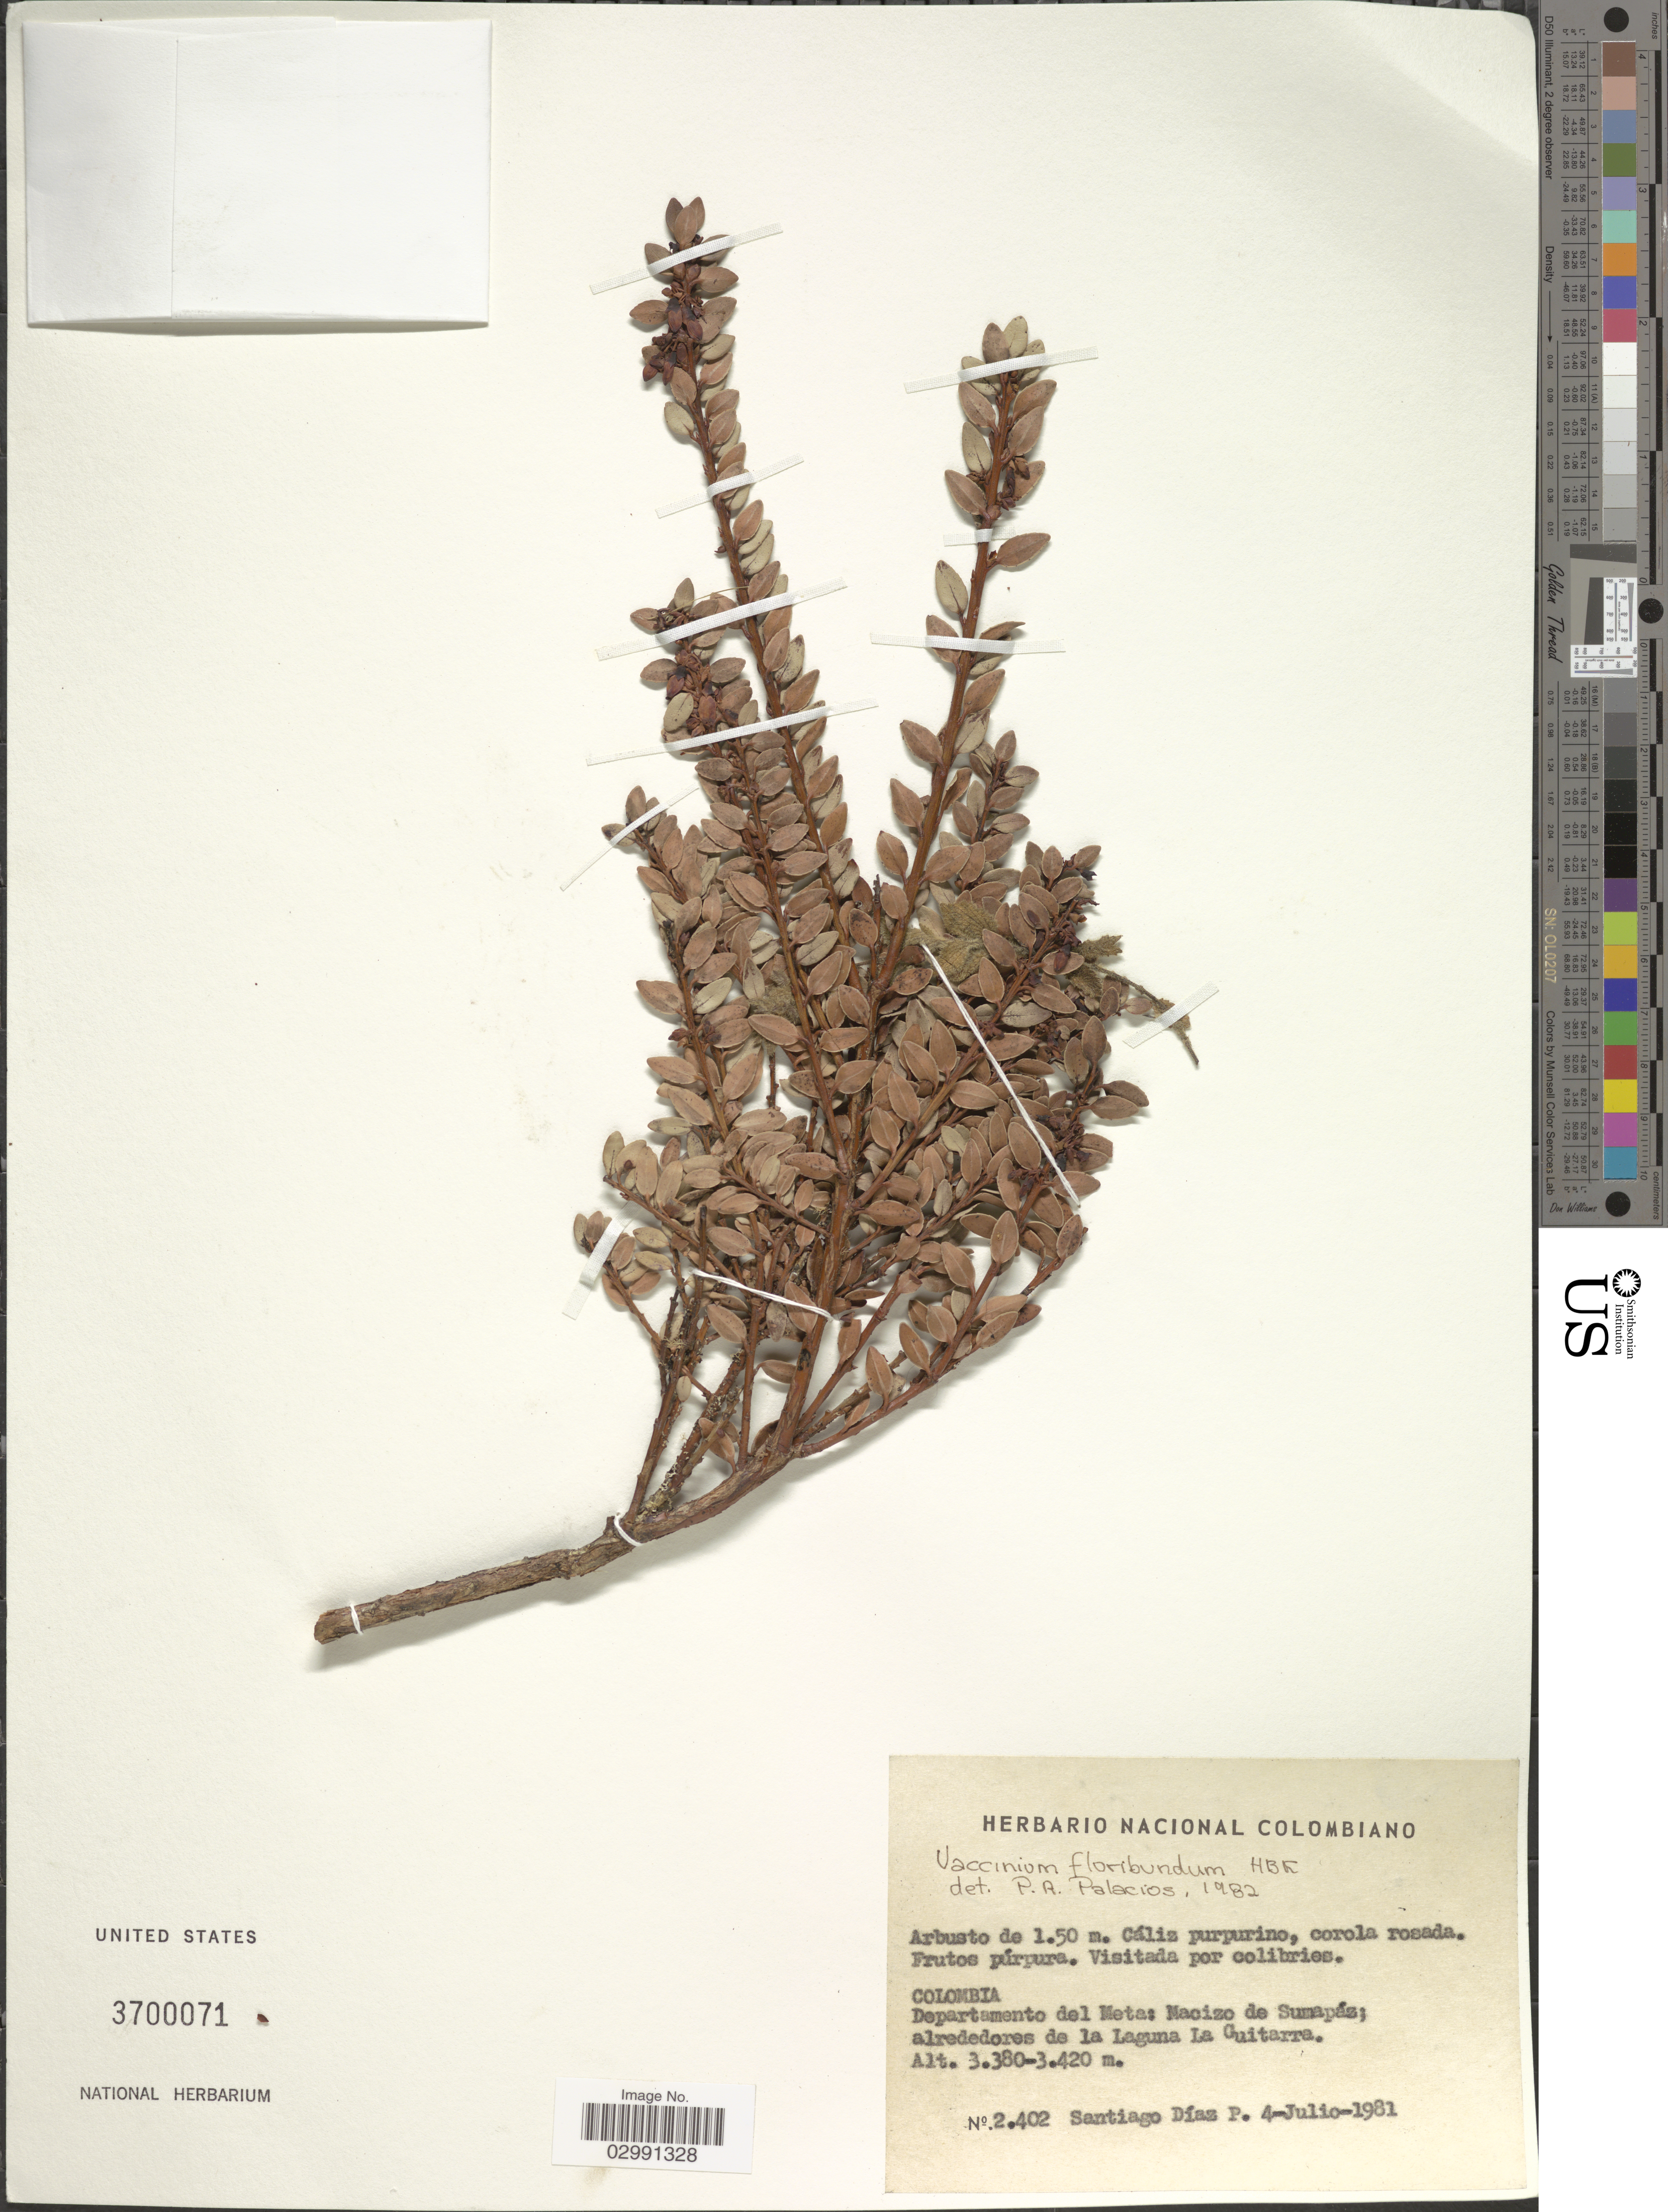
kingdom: Plantae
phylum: Tracheophyta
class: Magnoliopsida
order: Ericales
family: Ericaceae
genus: Vaccinium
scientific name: Vaccinium floribundum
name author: Kunth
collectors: S. Diaz P.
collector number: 2402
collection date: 1981-07-04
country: Colombia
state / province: Meta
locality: Departamento del Meta: Macizo de Sumapáz; alrededores de La Laguna La Guitarra.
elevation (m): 3380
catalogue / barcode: US 3700071